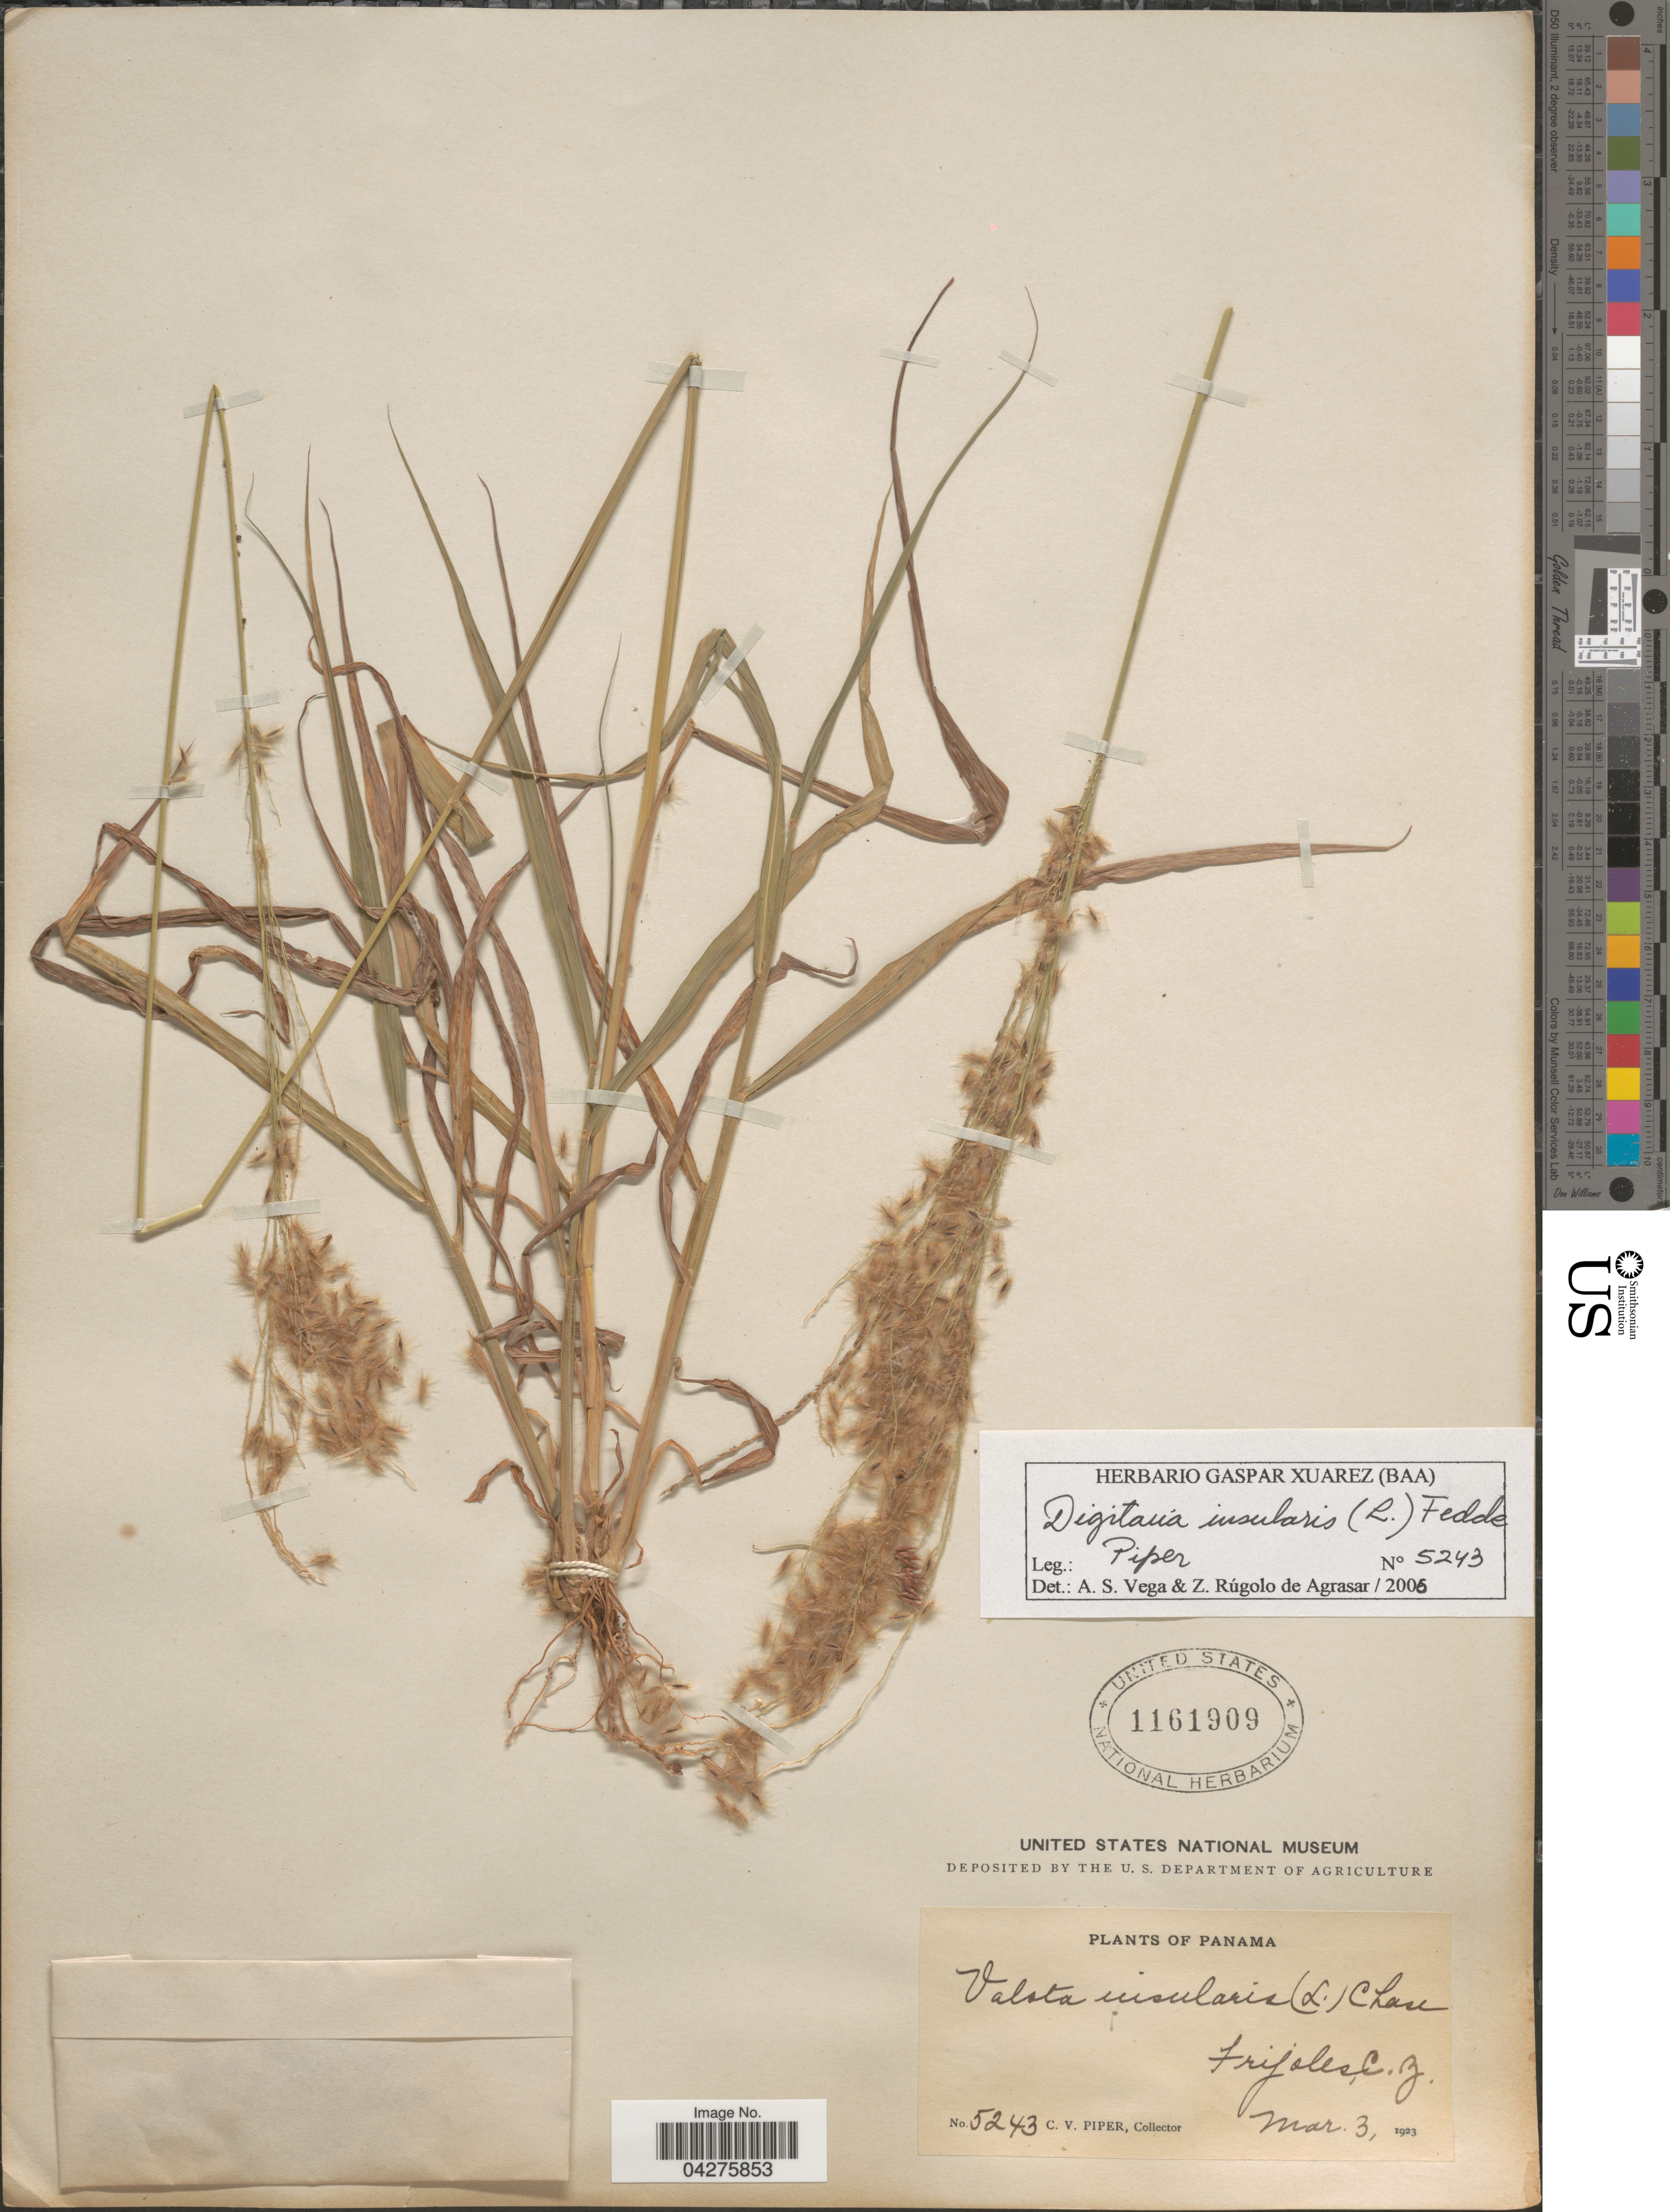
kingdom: Plantae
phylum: Tracheophyta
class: Liliopsida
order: Poales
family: Poaceae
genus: Digitaria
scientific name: Digitaria insularis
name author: (L.) Fedde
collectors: C. V. Piper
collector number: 5243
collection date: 1923-03-03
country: Panama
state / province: Colón / Panamá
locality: Frijoles, C. Z.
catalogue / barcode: US 1161909